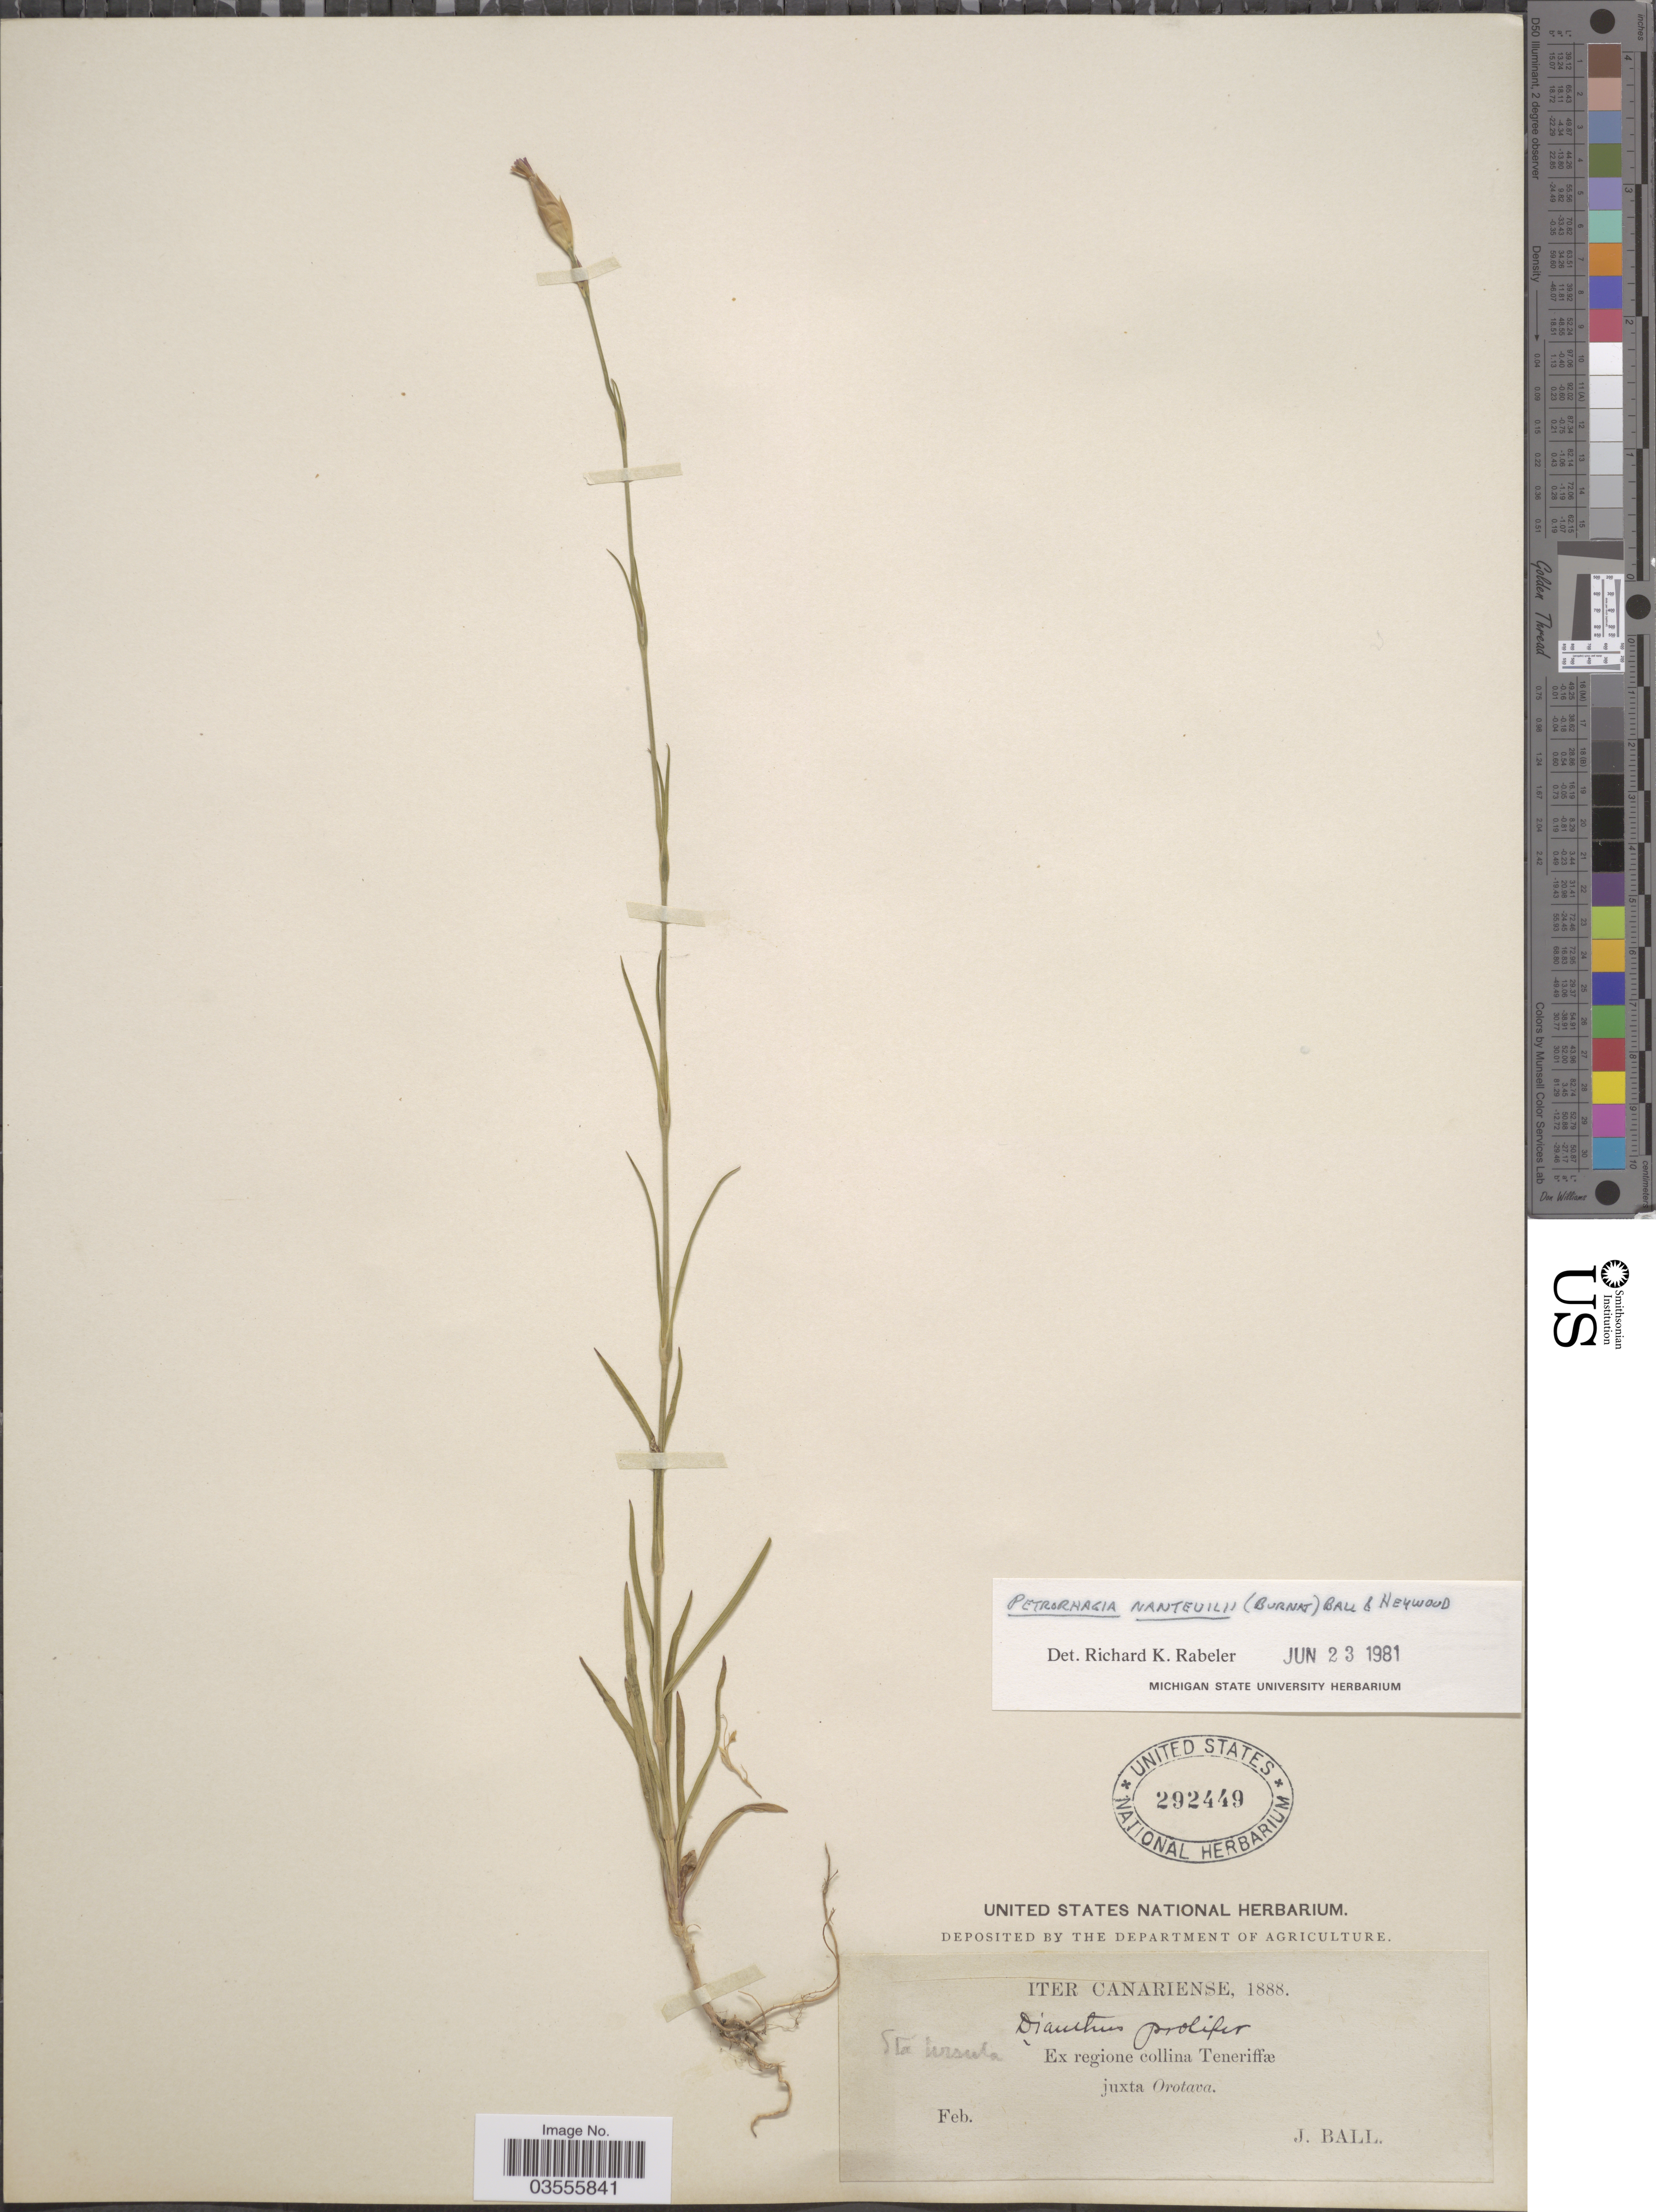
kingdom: Plantae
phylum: Tracheophyta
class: Magnoliopsida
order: Caryophyllales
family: Caryophyllaceae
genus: Petrorhagia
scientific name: Petrorhagia nanteuilii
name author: (Burnat) P.W. Ball & Heywood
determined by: Rabeler, P. K.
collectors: J. Ball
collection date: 1888-02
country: Spain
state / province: Canarias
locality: Iter Canariense. Ex regione collina Teneriffæ juxta Orotava.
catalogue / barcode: US 292449